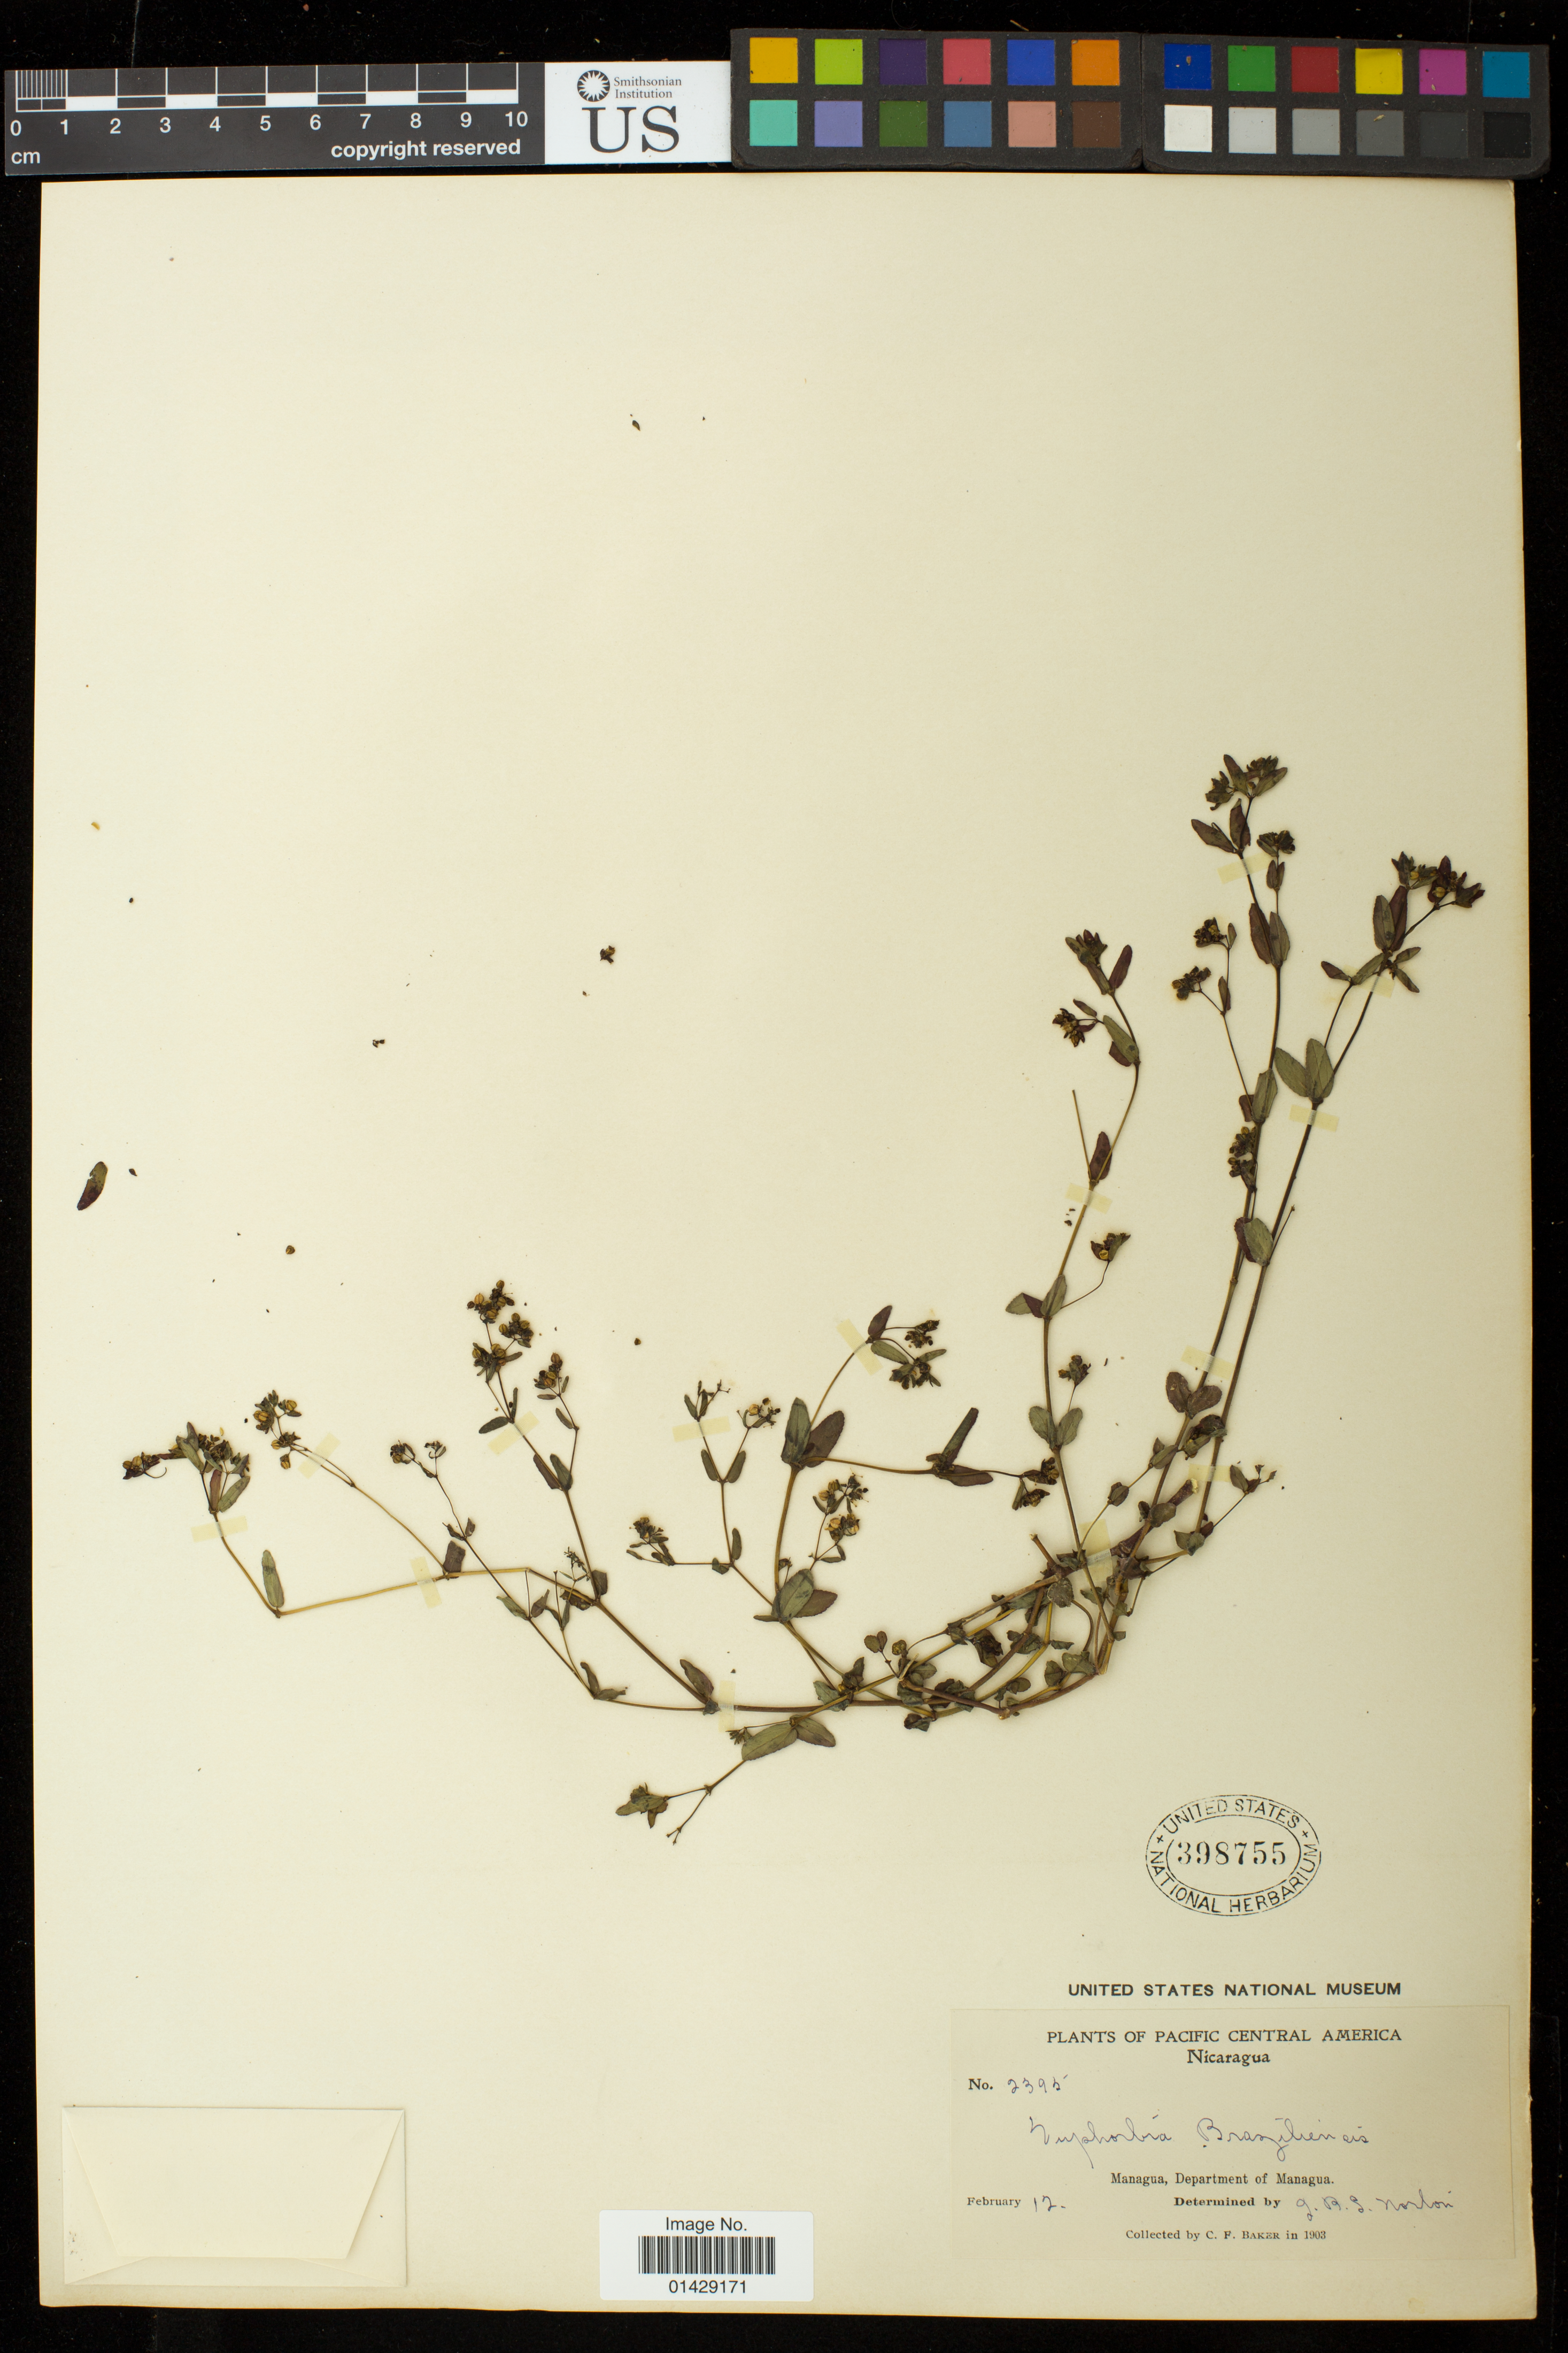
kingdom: Plantae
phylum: Tracheophyta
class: Magnoliopsida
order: Malpighiales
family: Euphorbiaceae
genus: Euphorbia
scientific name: Euphorbia hyssopifolia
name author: L.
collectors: C. F. Baker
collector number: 2395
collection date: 1903-02-12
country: Nicaragua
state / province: Managua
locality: Managua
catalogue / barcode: US 398755